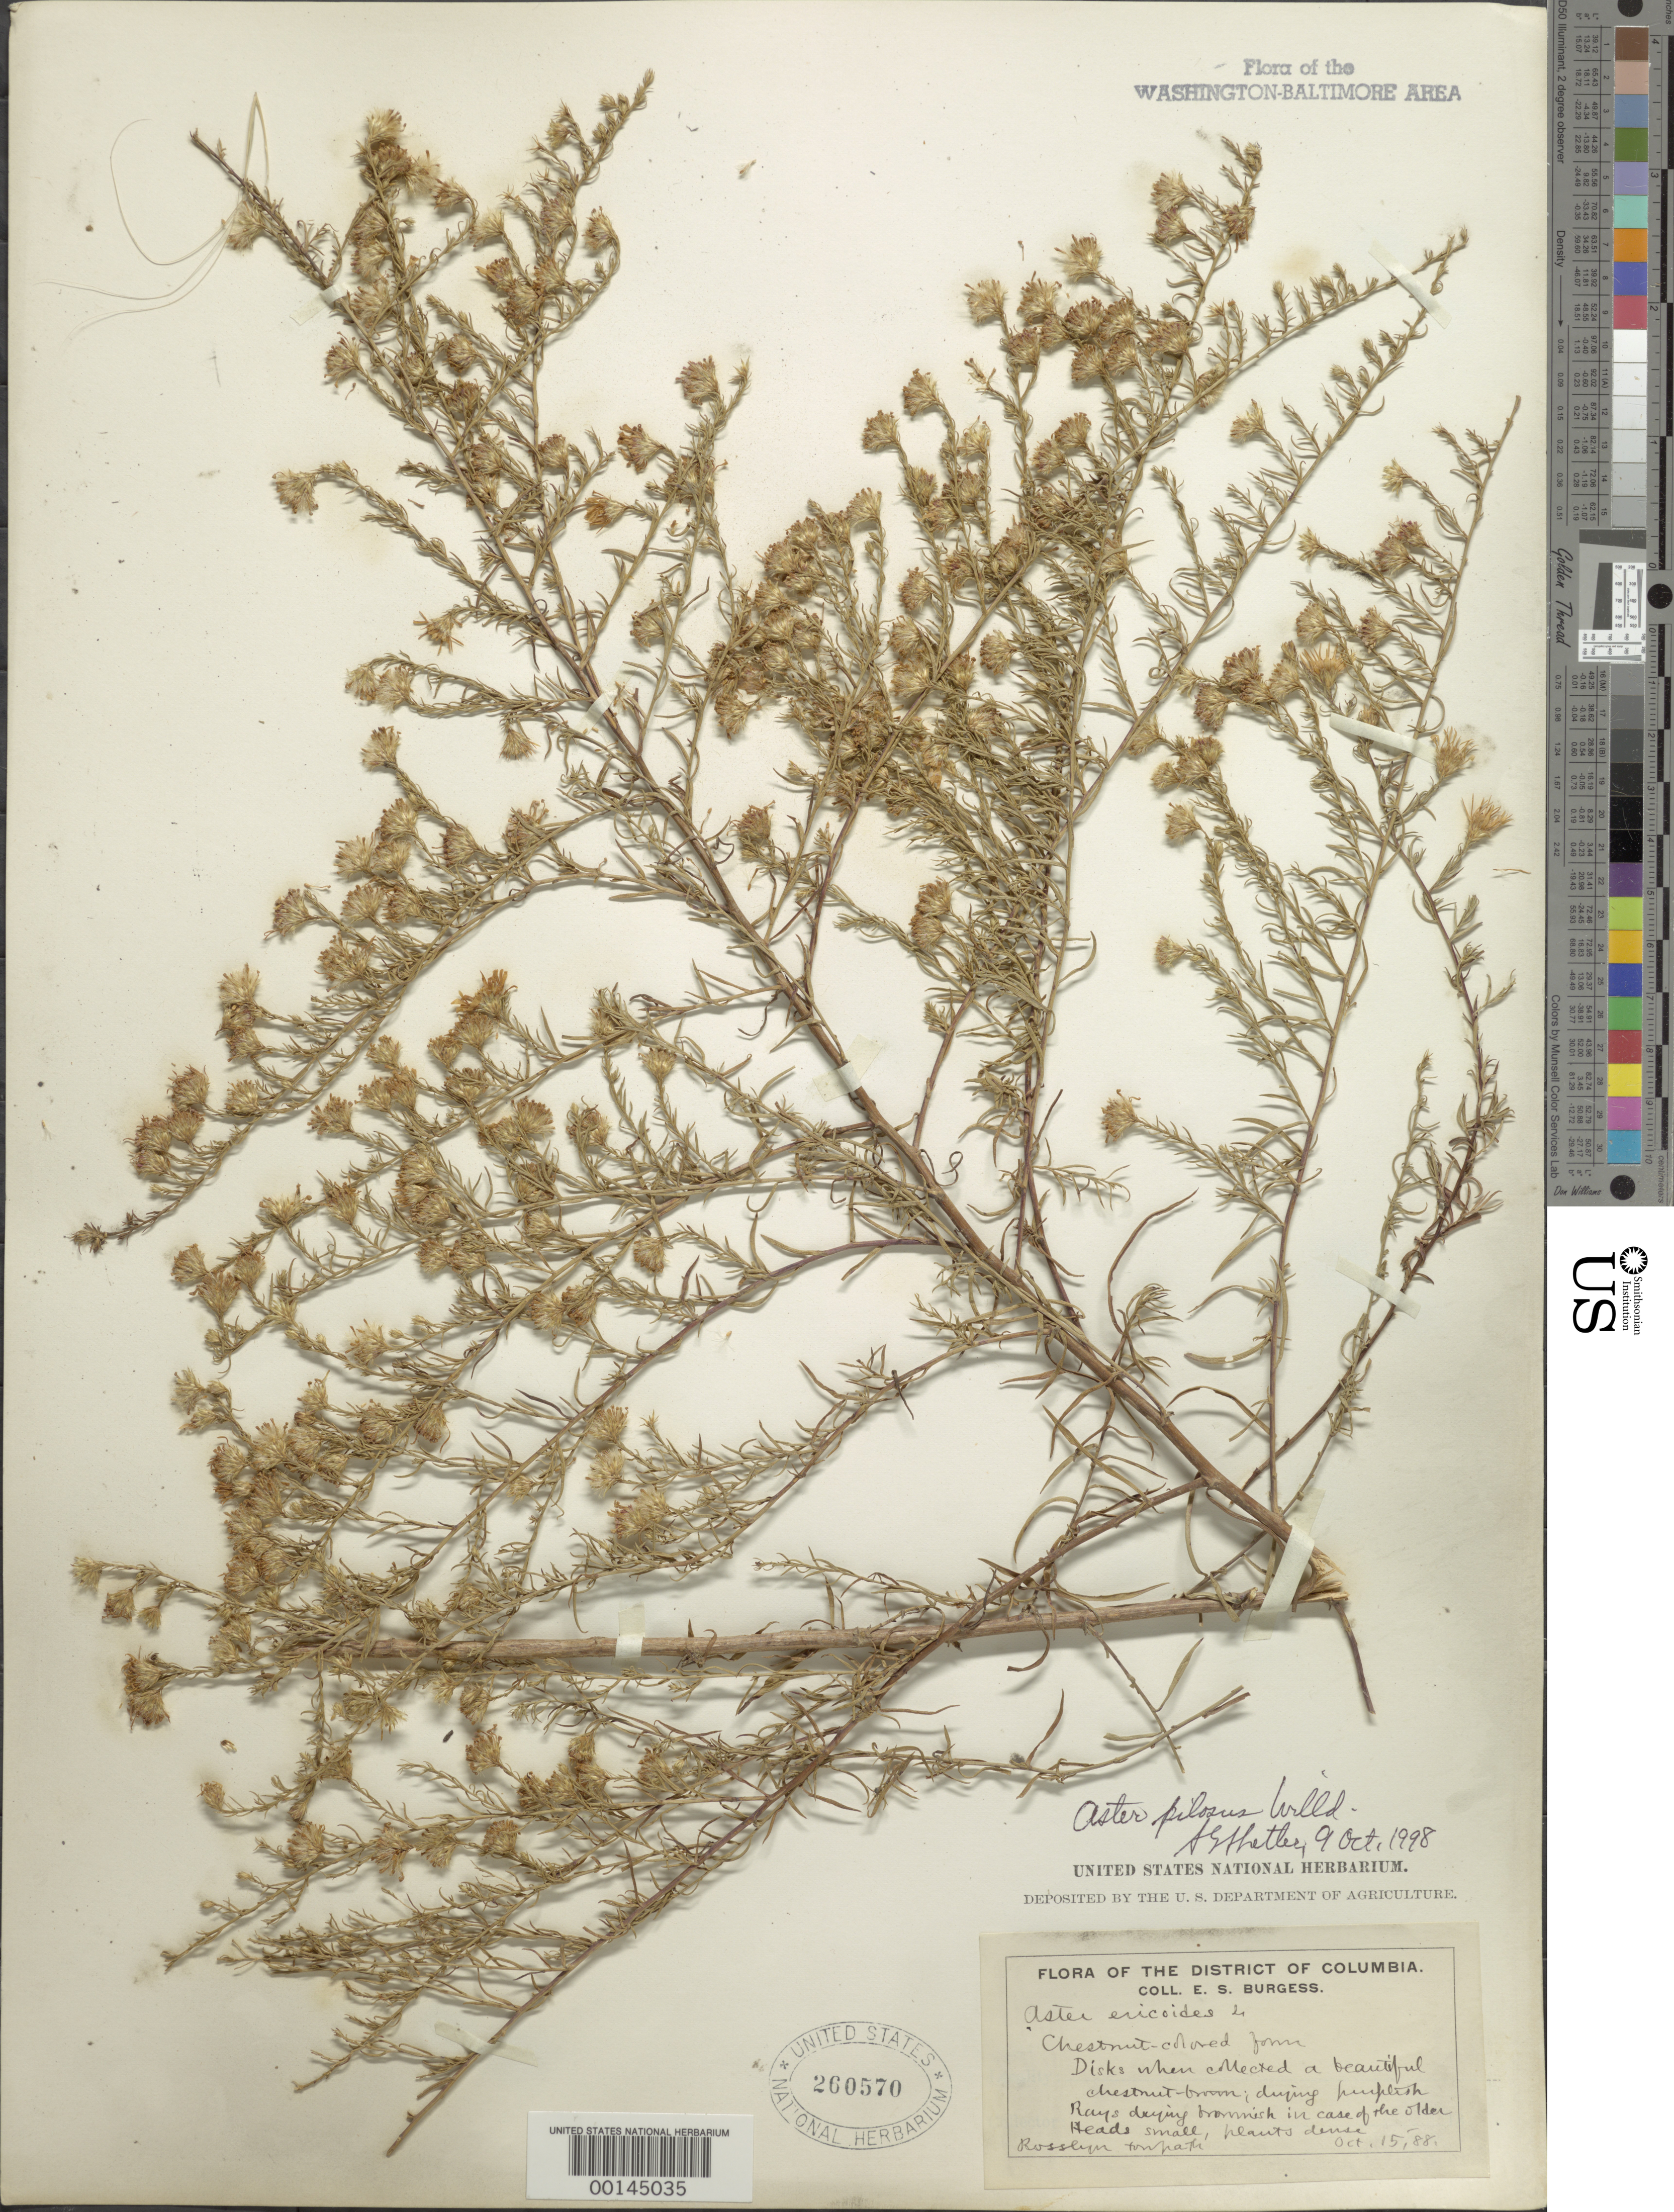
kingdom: Plantae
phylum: Tracheophyta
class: Magnoliopsida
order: Asterales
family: Asteraceae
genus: Symphyotrichum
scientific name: Symphyotrichum pilosum var. pringlei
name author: (A. Gray) G.L. Nesom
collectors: E. Burgess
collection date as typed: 15 Oct 1888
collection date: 1888-10-15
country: United States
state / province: Virginia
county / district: Arlington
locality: Rosslyn Towpath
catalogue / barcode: US 260570